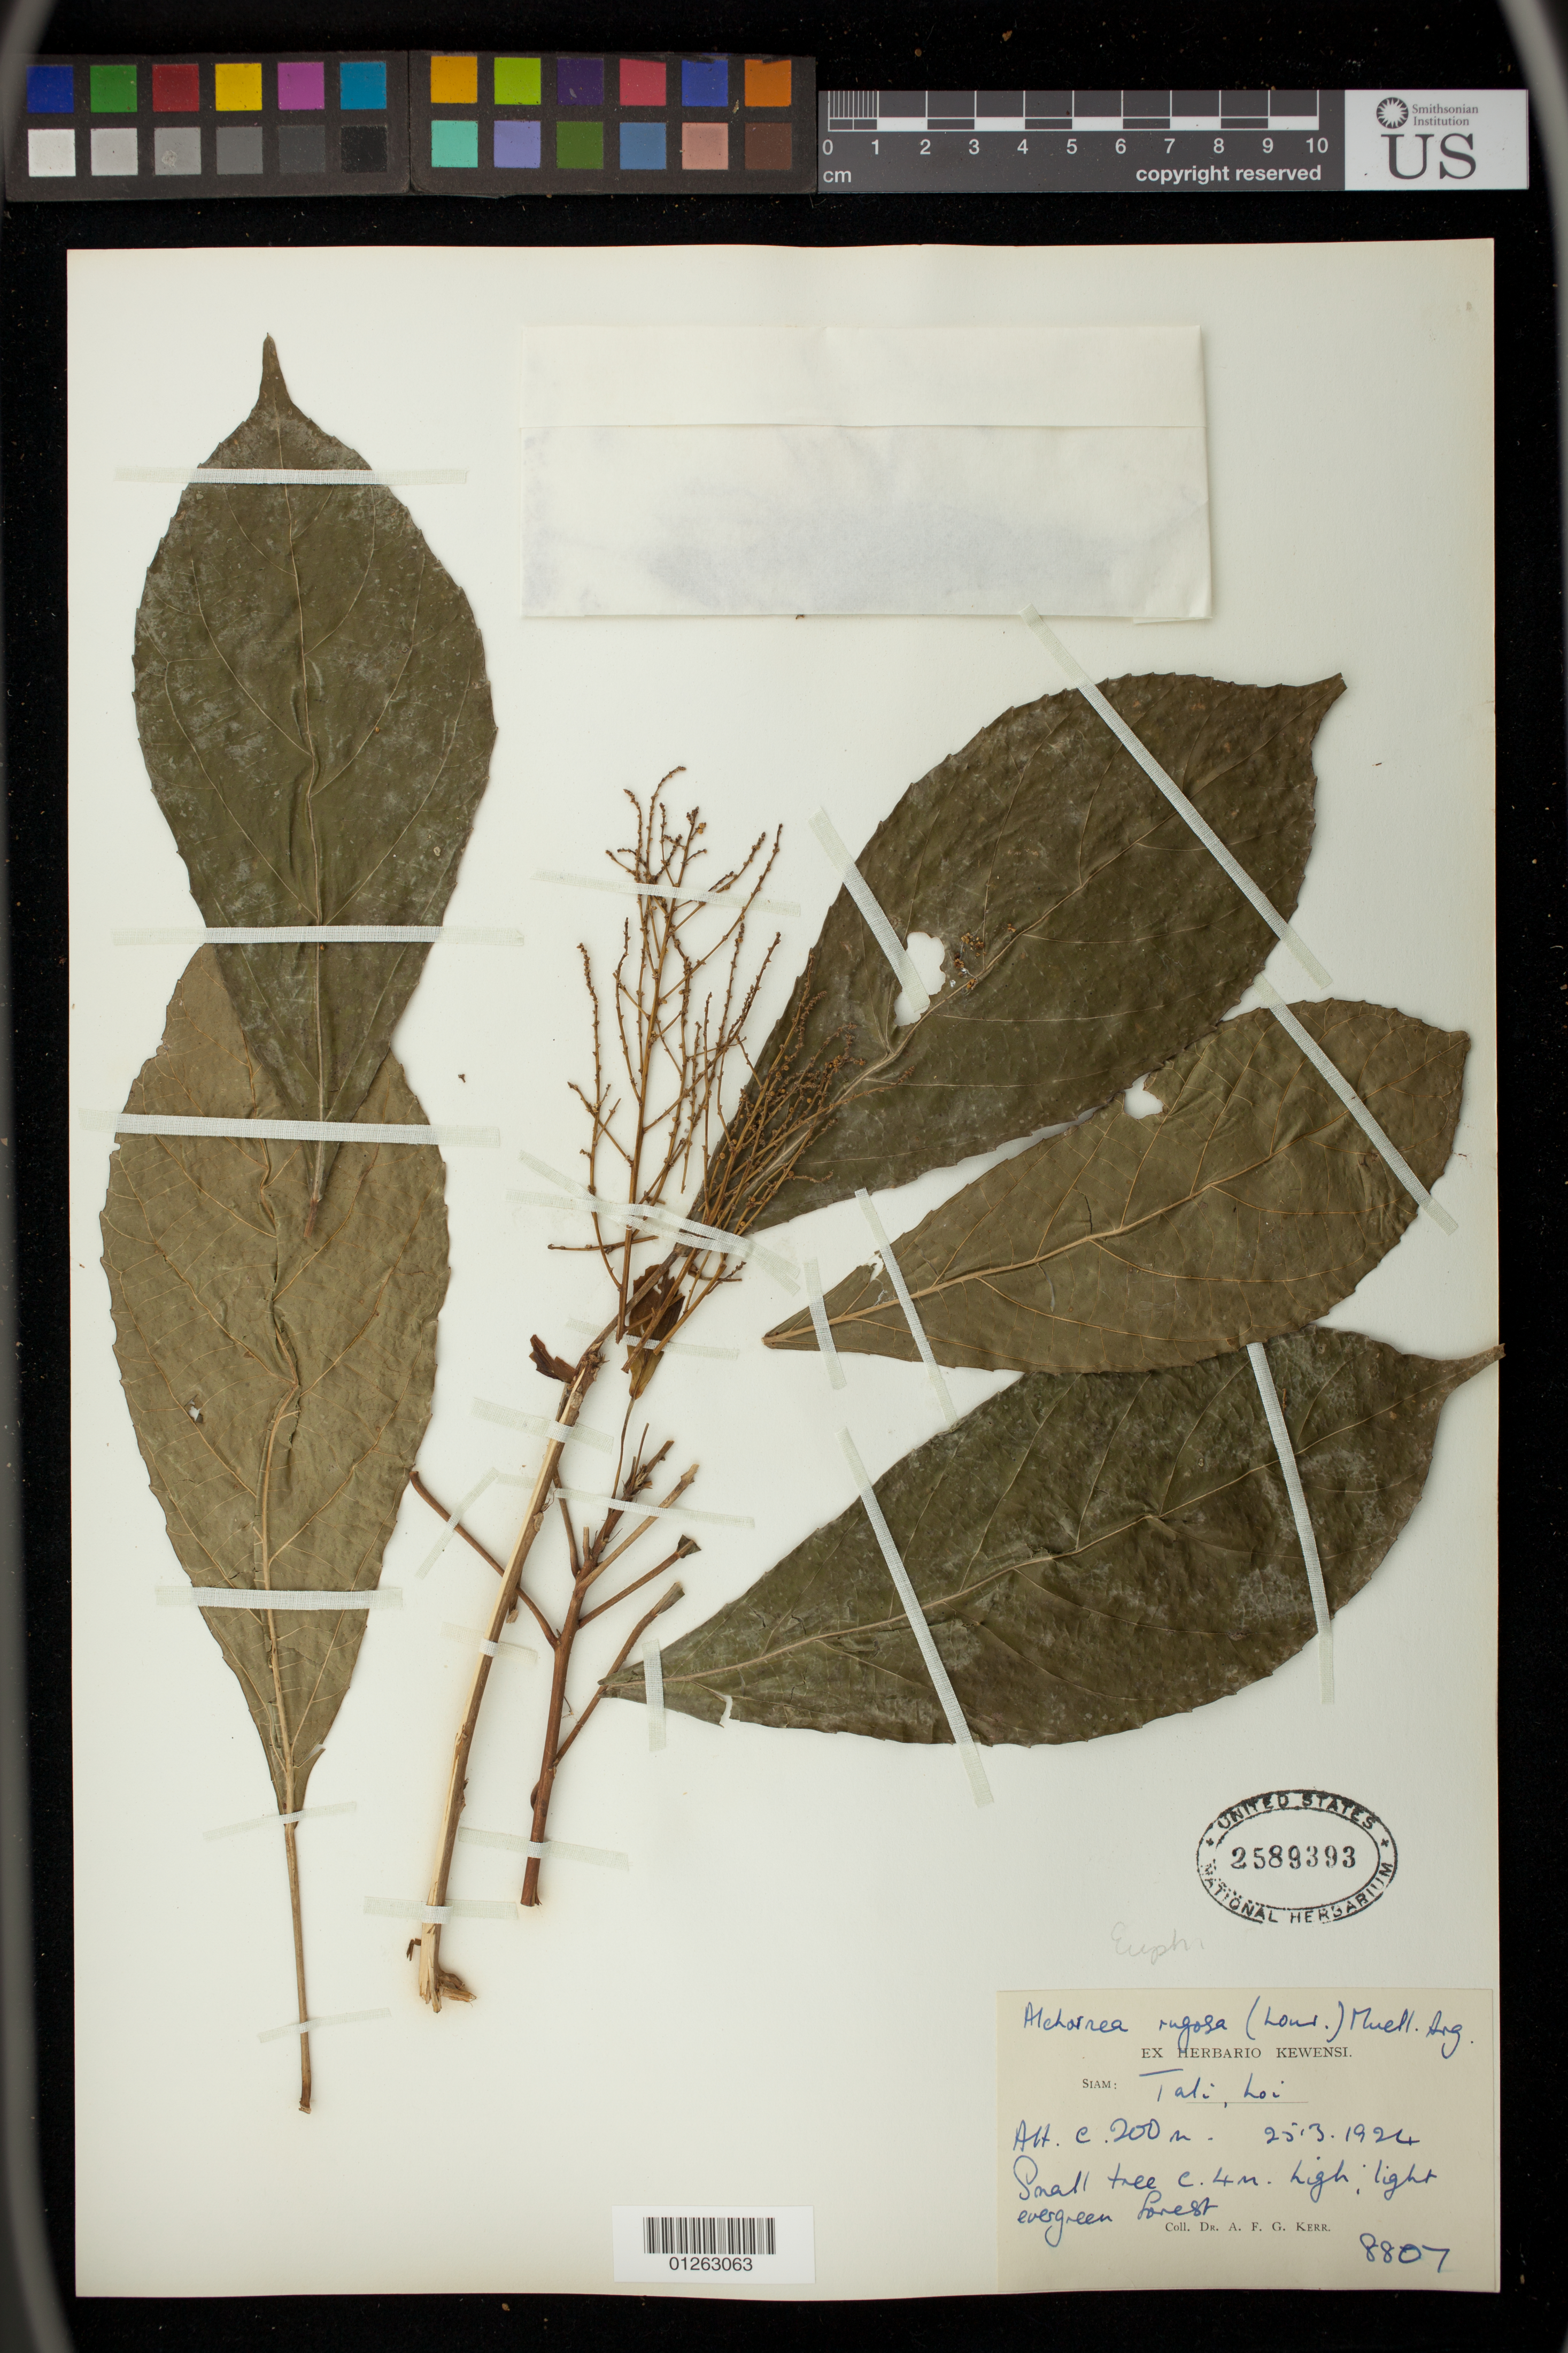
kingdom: Plantae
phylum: Tracheophyta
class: Magnoliopsida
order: Malpighiales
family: Euphorbiaceae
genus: Alchornea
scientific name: Alchornea rugosa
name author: (Lour.) Müll. Arg.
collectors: A. F. G. Kerr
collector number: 8807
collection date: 1924-03-25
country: Thailand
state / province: Loei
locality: Siam: Tali, Loi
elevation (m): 200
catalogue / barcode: US 2589393